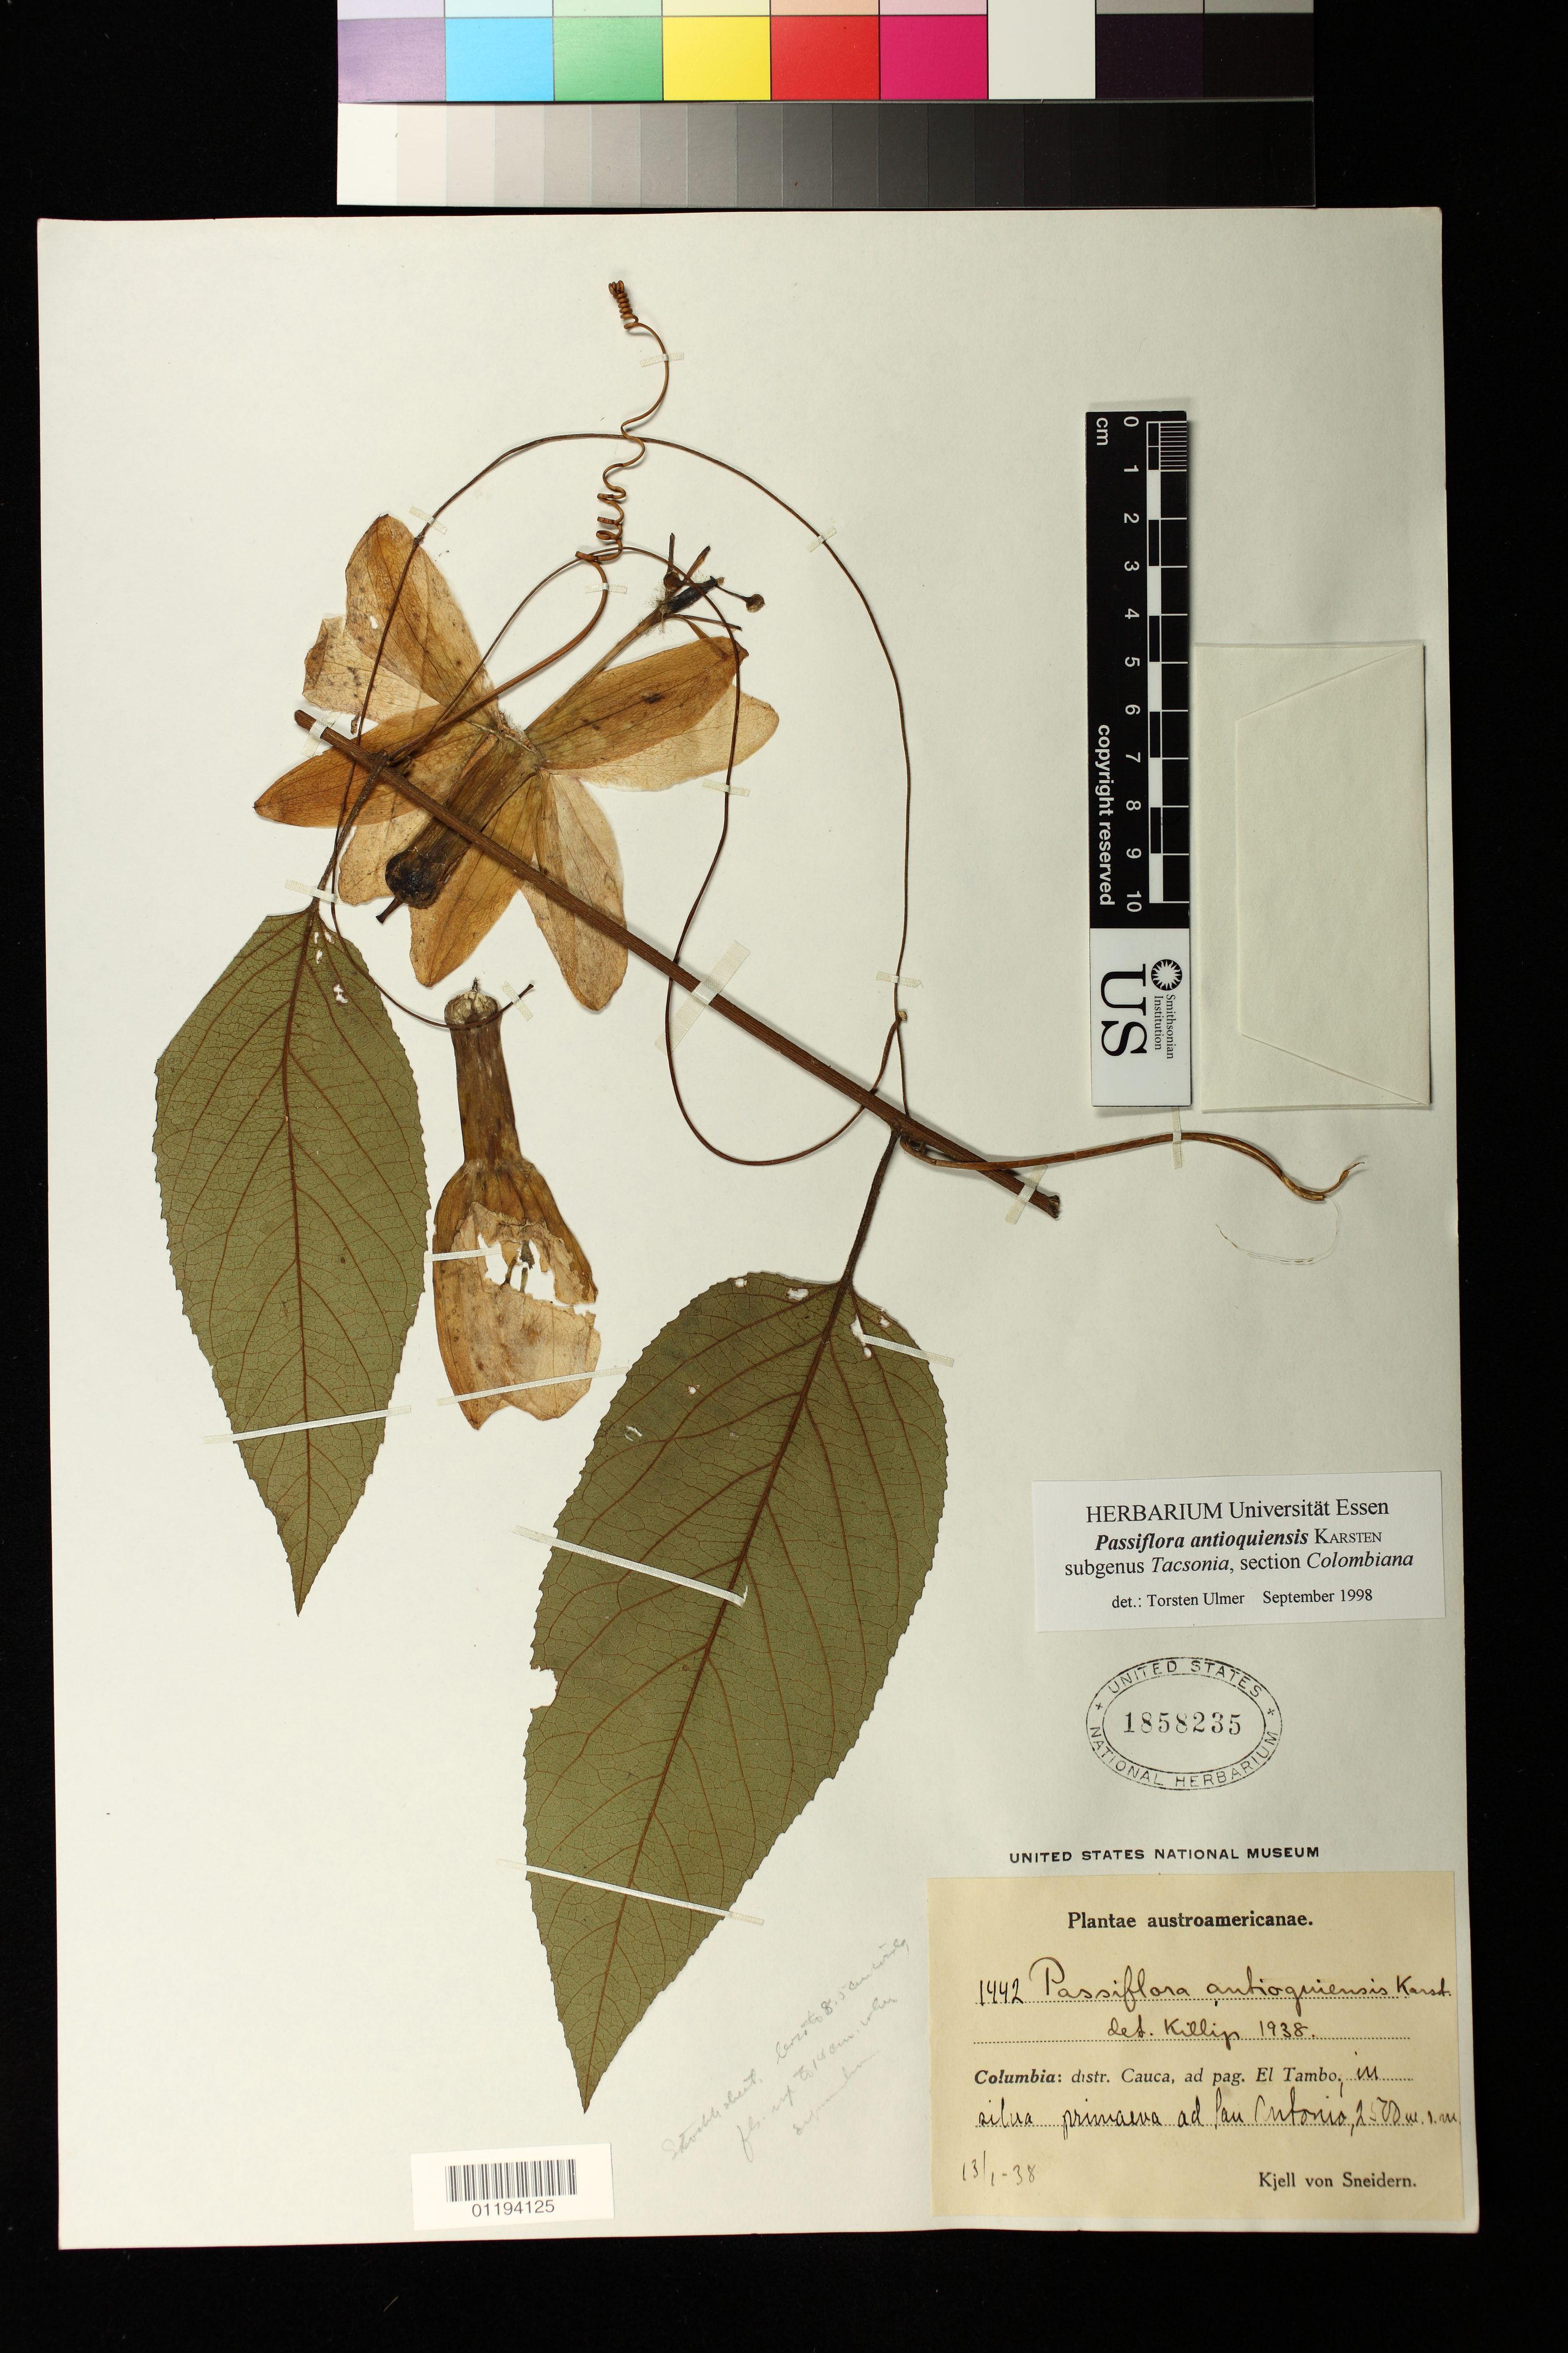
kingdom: Plantae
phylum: Tracheophyta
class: Magnoliopsida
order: Malpighiales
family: Passifloraceae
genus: Passiflora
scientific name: Passiflora antioquiensis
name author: H. Karst.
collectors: K. von Sneidern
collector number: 1442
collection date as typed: Jan 13 1938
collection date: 1938-01-13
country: Colombia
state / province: Cauca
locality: ad. pag. El Tambo, in silva primaera ad San Antonio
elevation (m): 2500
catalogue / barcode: US 1858235